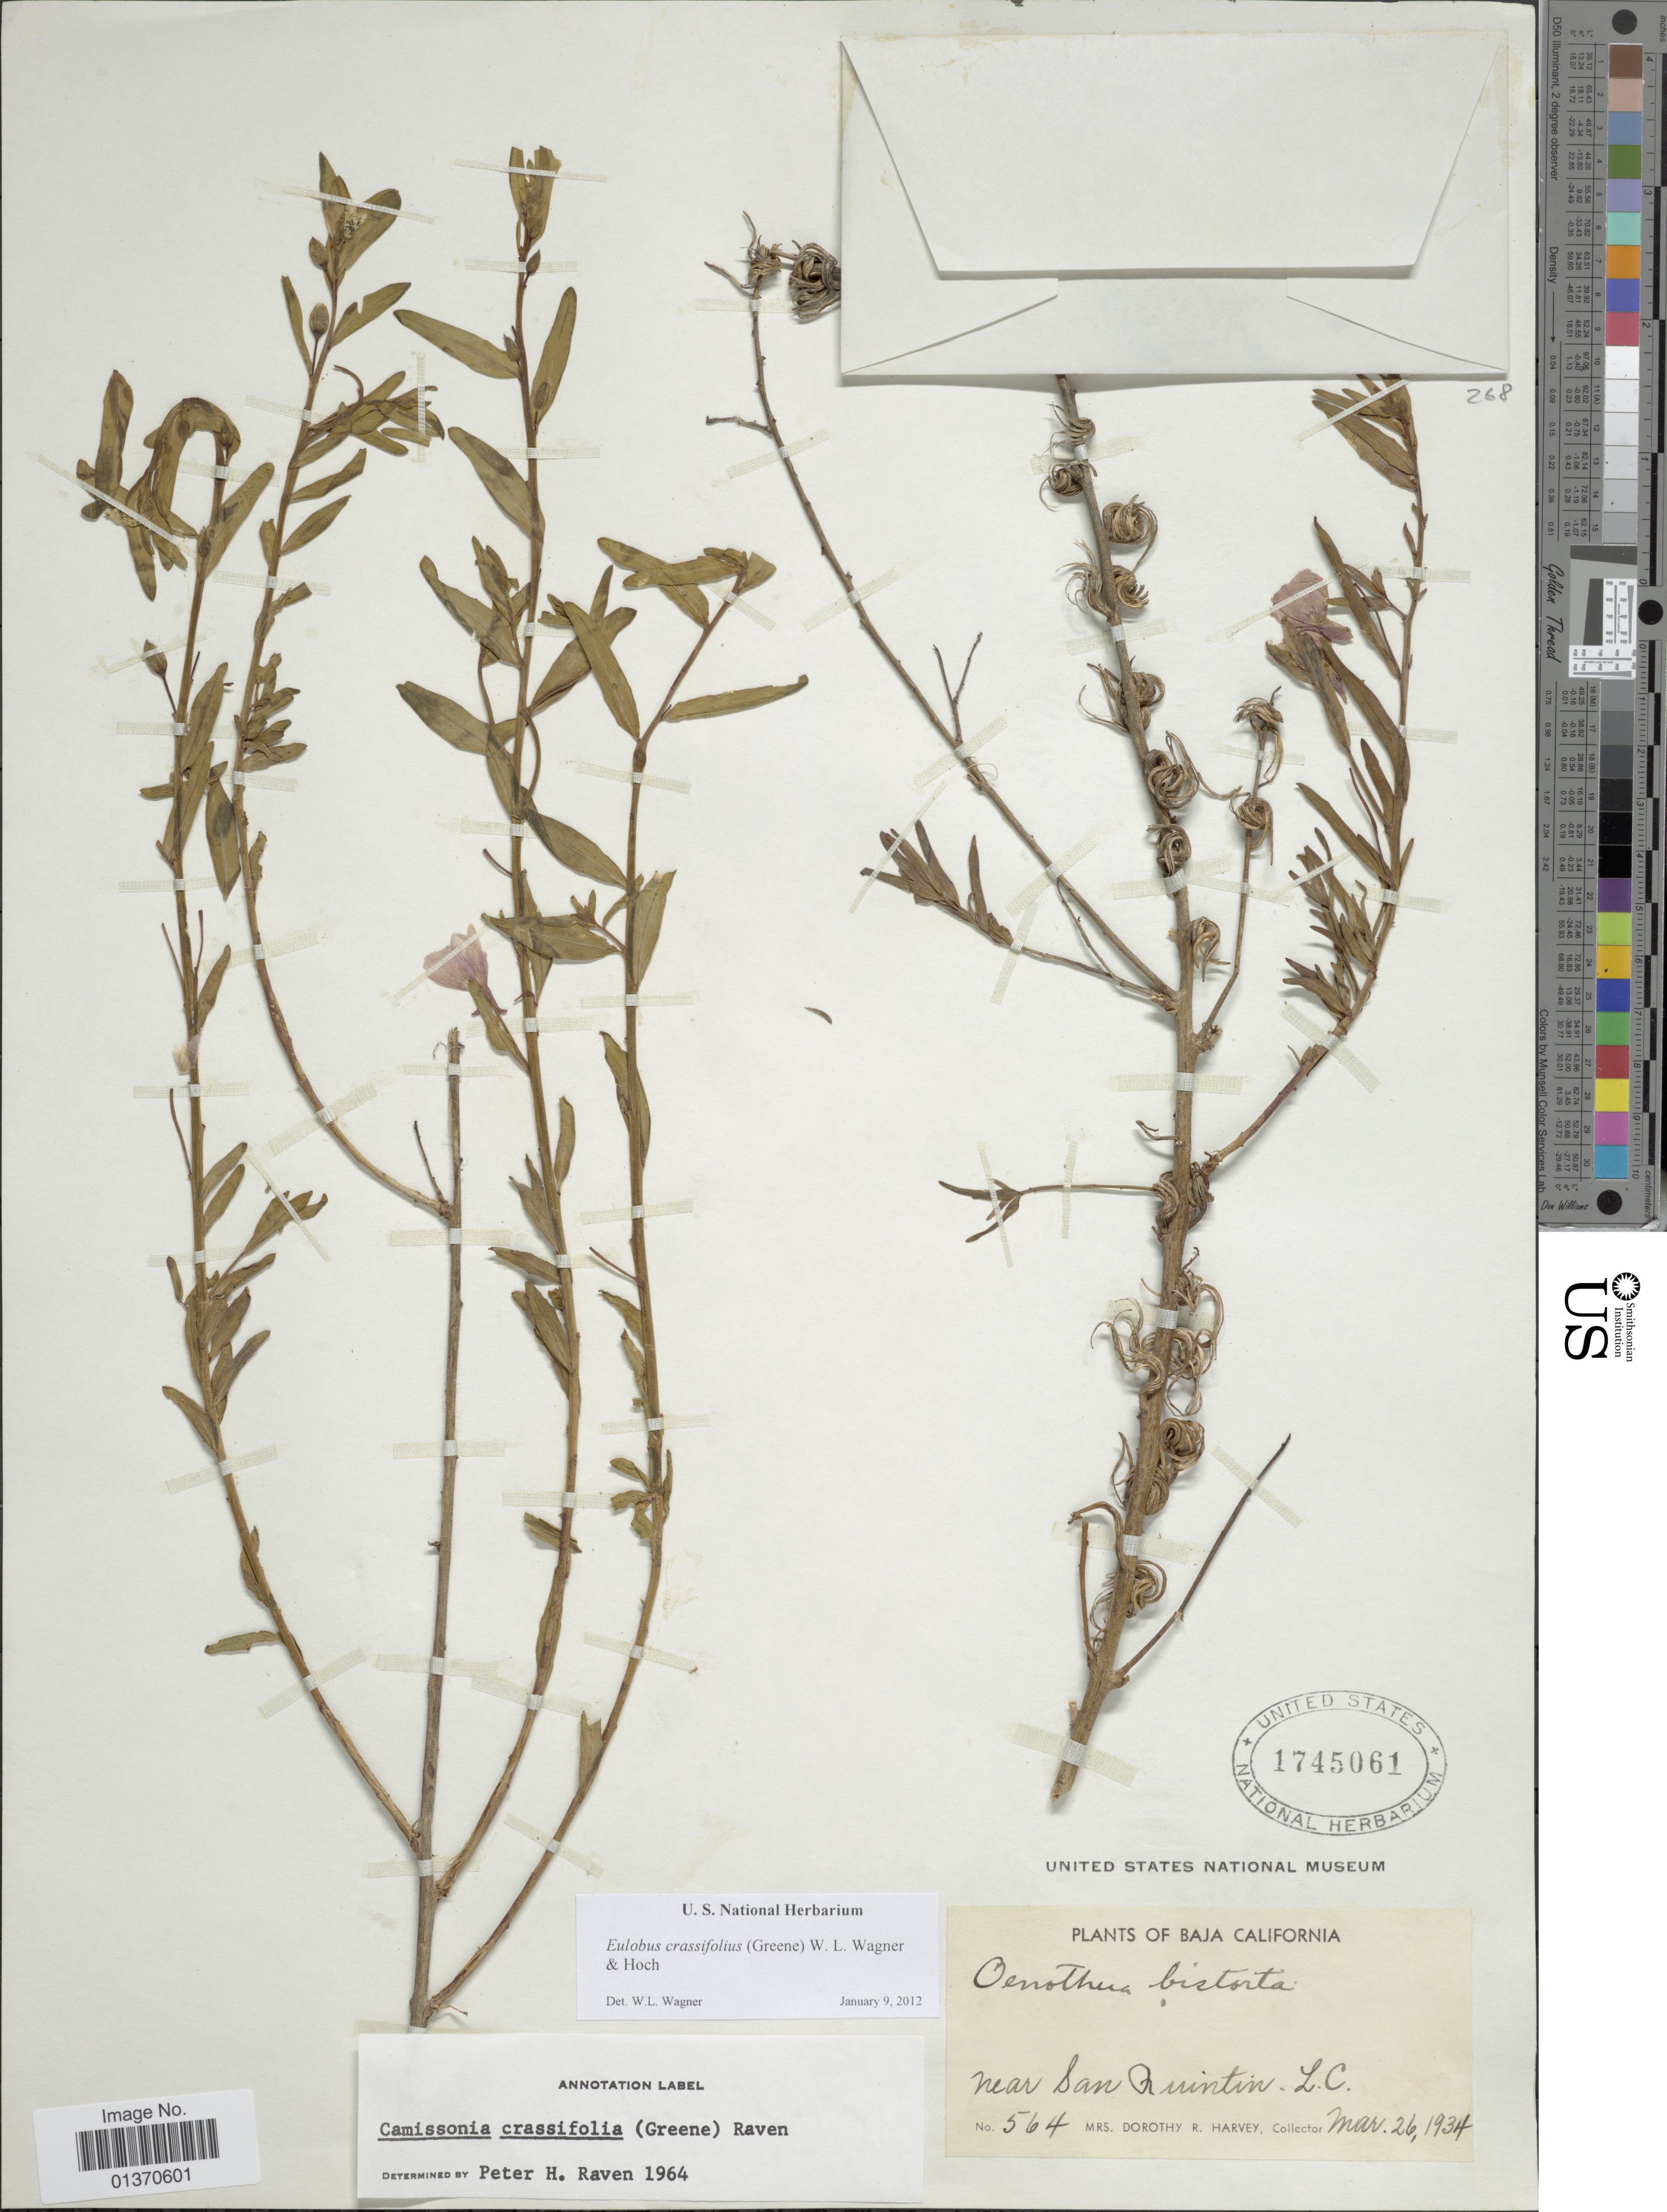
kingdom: Plantae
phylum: Tracheophyta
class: Magnoliopsida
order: Myrtales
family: Onagraceae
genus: Eulobus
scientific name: Eulobus crassifolius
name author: (Greene) W.L. Wagner & Hoch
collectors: D. R. Harvey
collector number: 564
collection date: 1934-03-26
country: Mexico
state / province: Baja California Norte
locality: Near San Quintin L. C.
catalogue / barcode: US 1745061